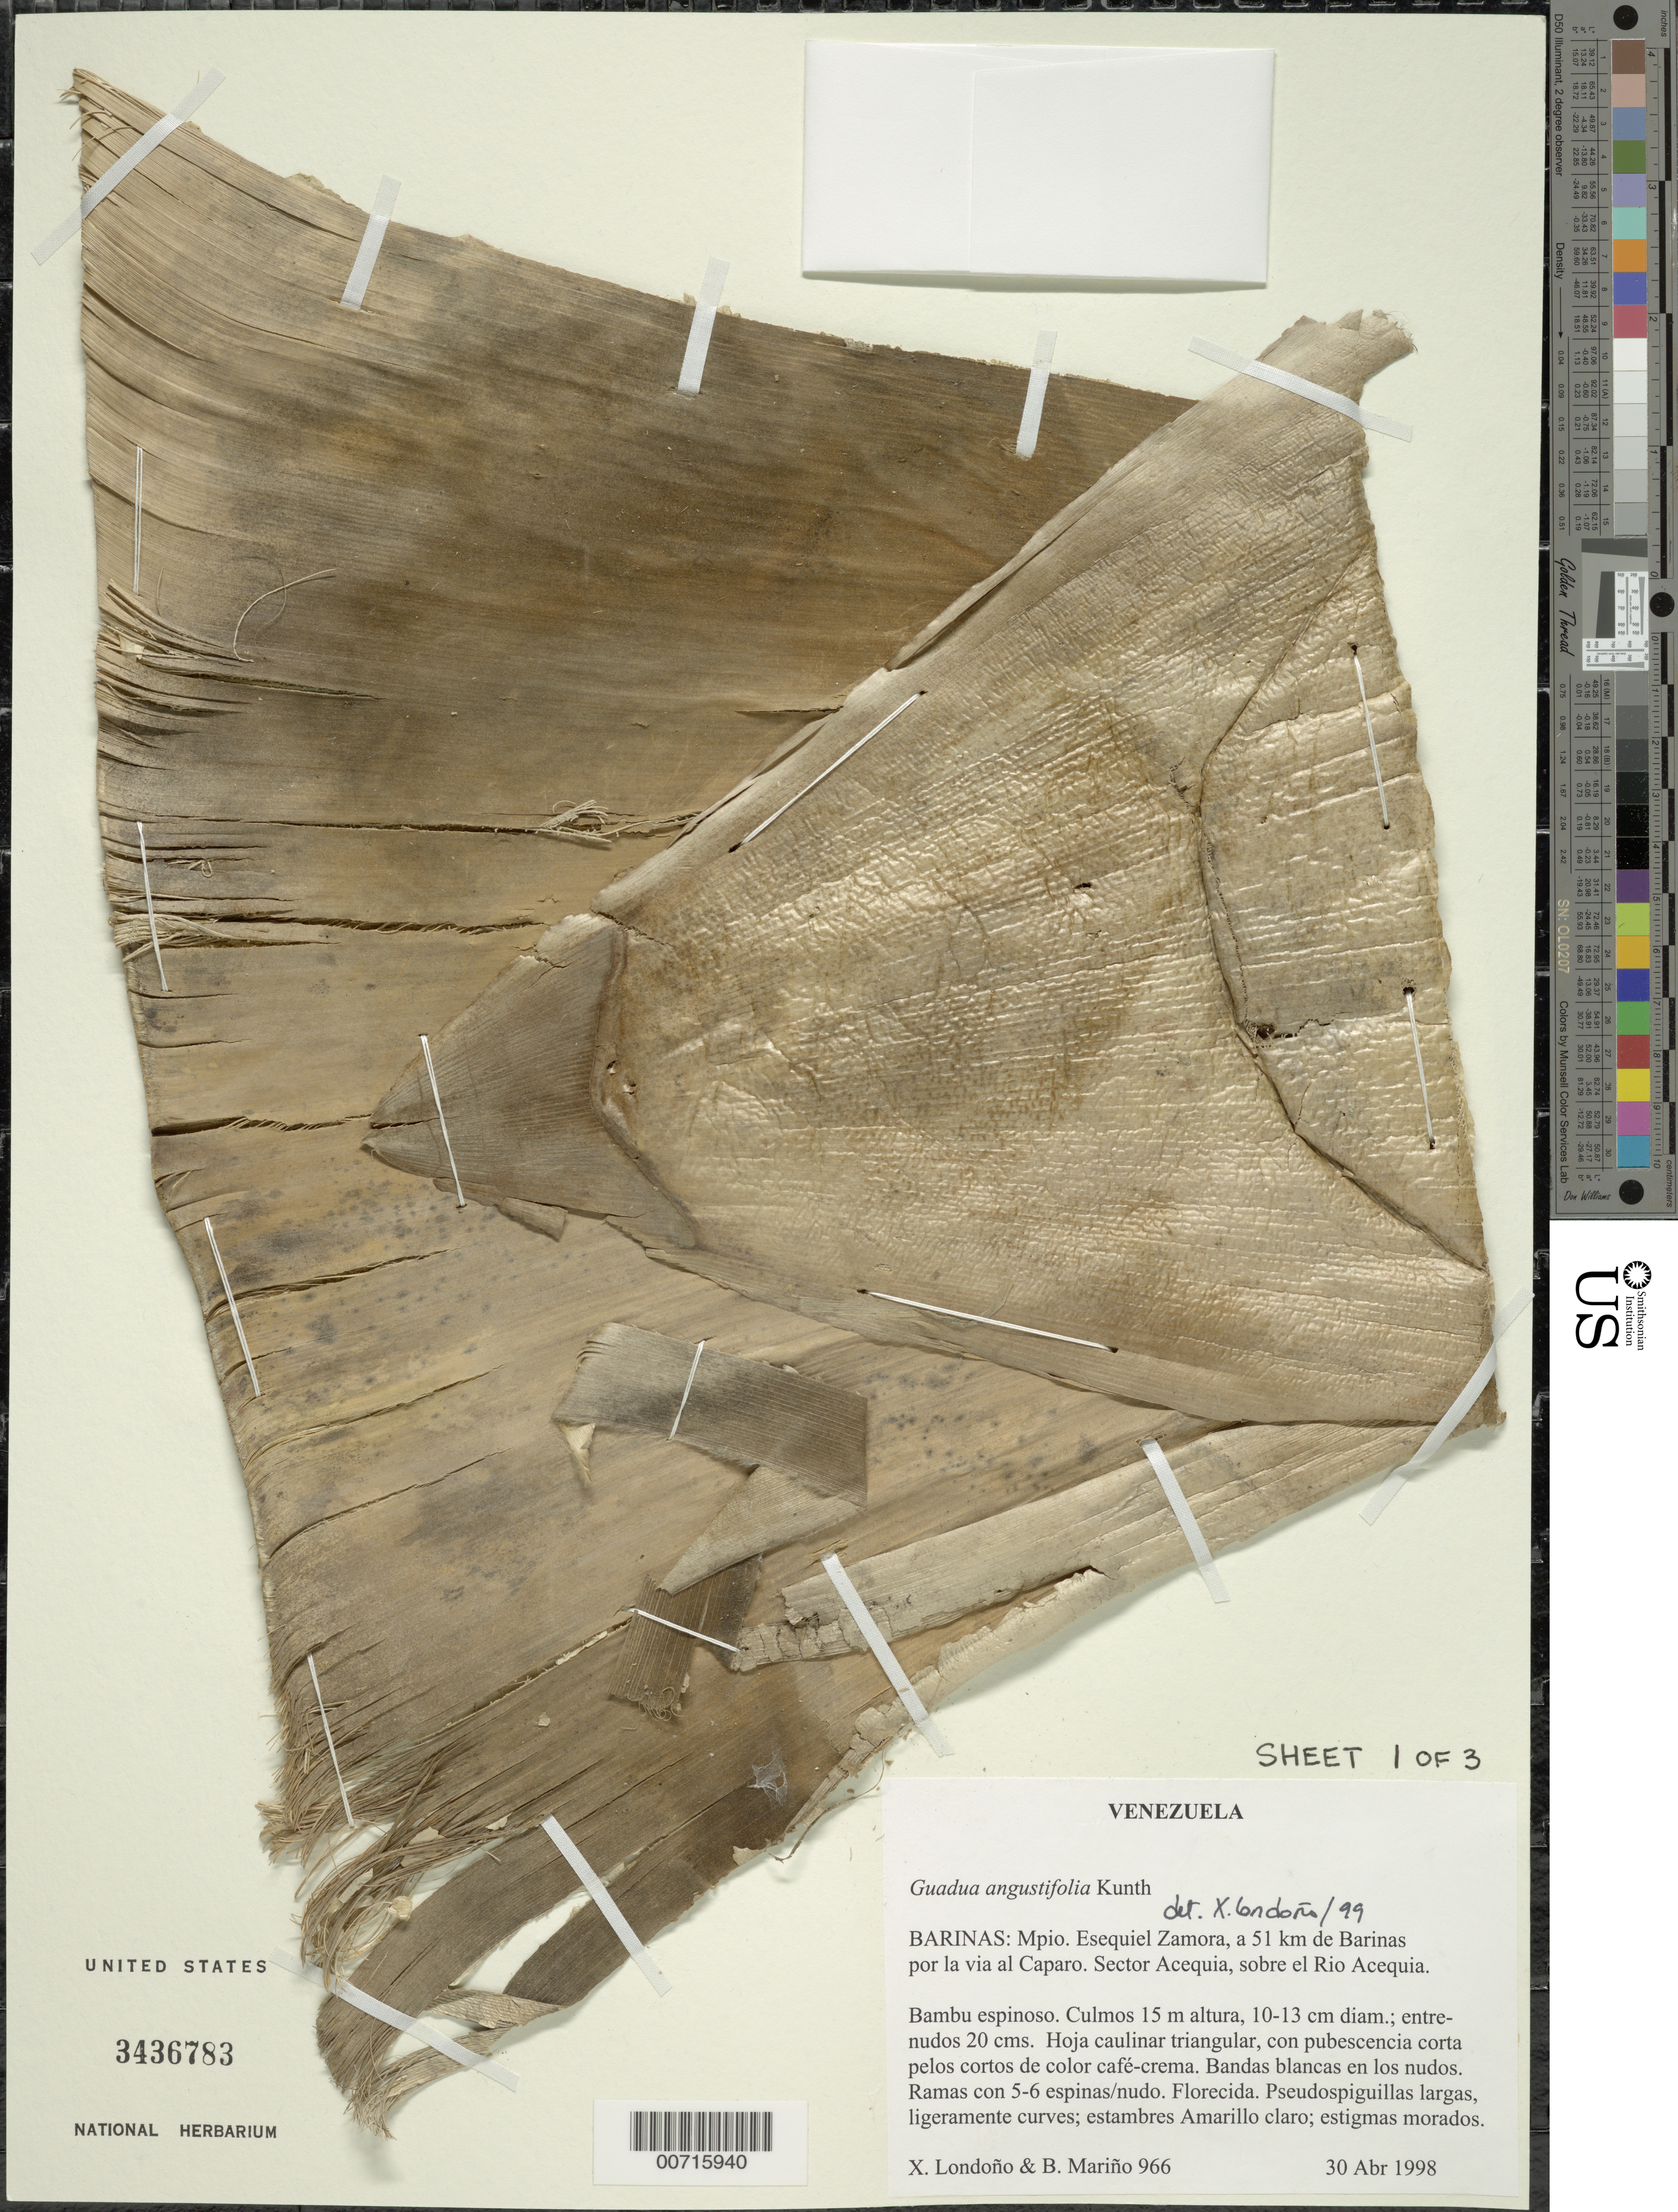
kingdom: Plantae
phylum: Tracheophyta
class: Liliopsida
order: Poales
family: Poaceae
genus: Guadua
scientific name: Guadua angustifolia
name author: Kunth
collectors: X. Londoño & B. Mariño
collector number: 966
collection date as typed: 30 Apr 1998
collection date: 1998-04-30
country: Venezuela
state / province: Barinas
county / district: Ezequiel Zamora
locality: a 51 km de Barinas por la via al Caparo. Sector Acequia, sobre el rio Acequia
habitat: Bambu espinoso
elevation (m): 966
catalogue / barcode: US 3436783